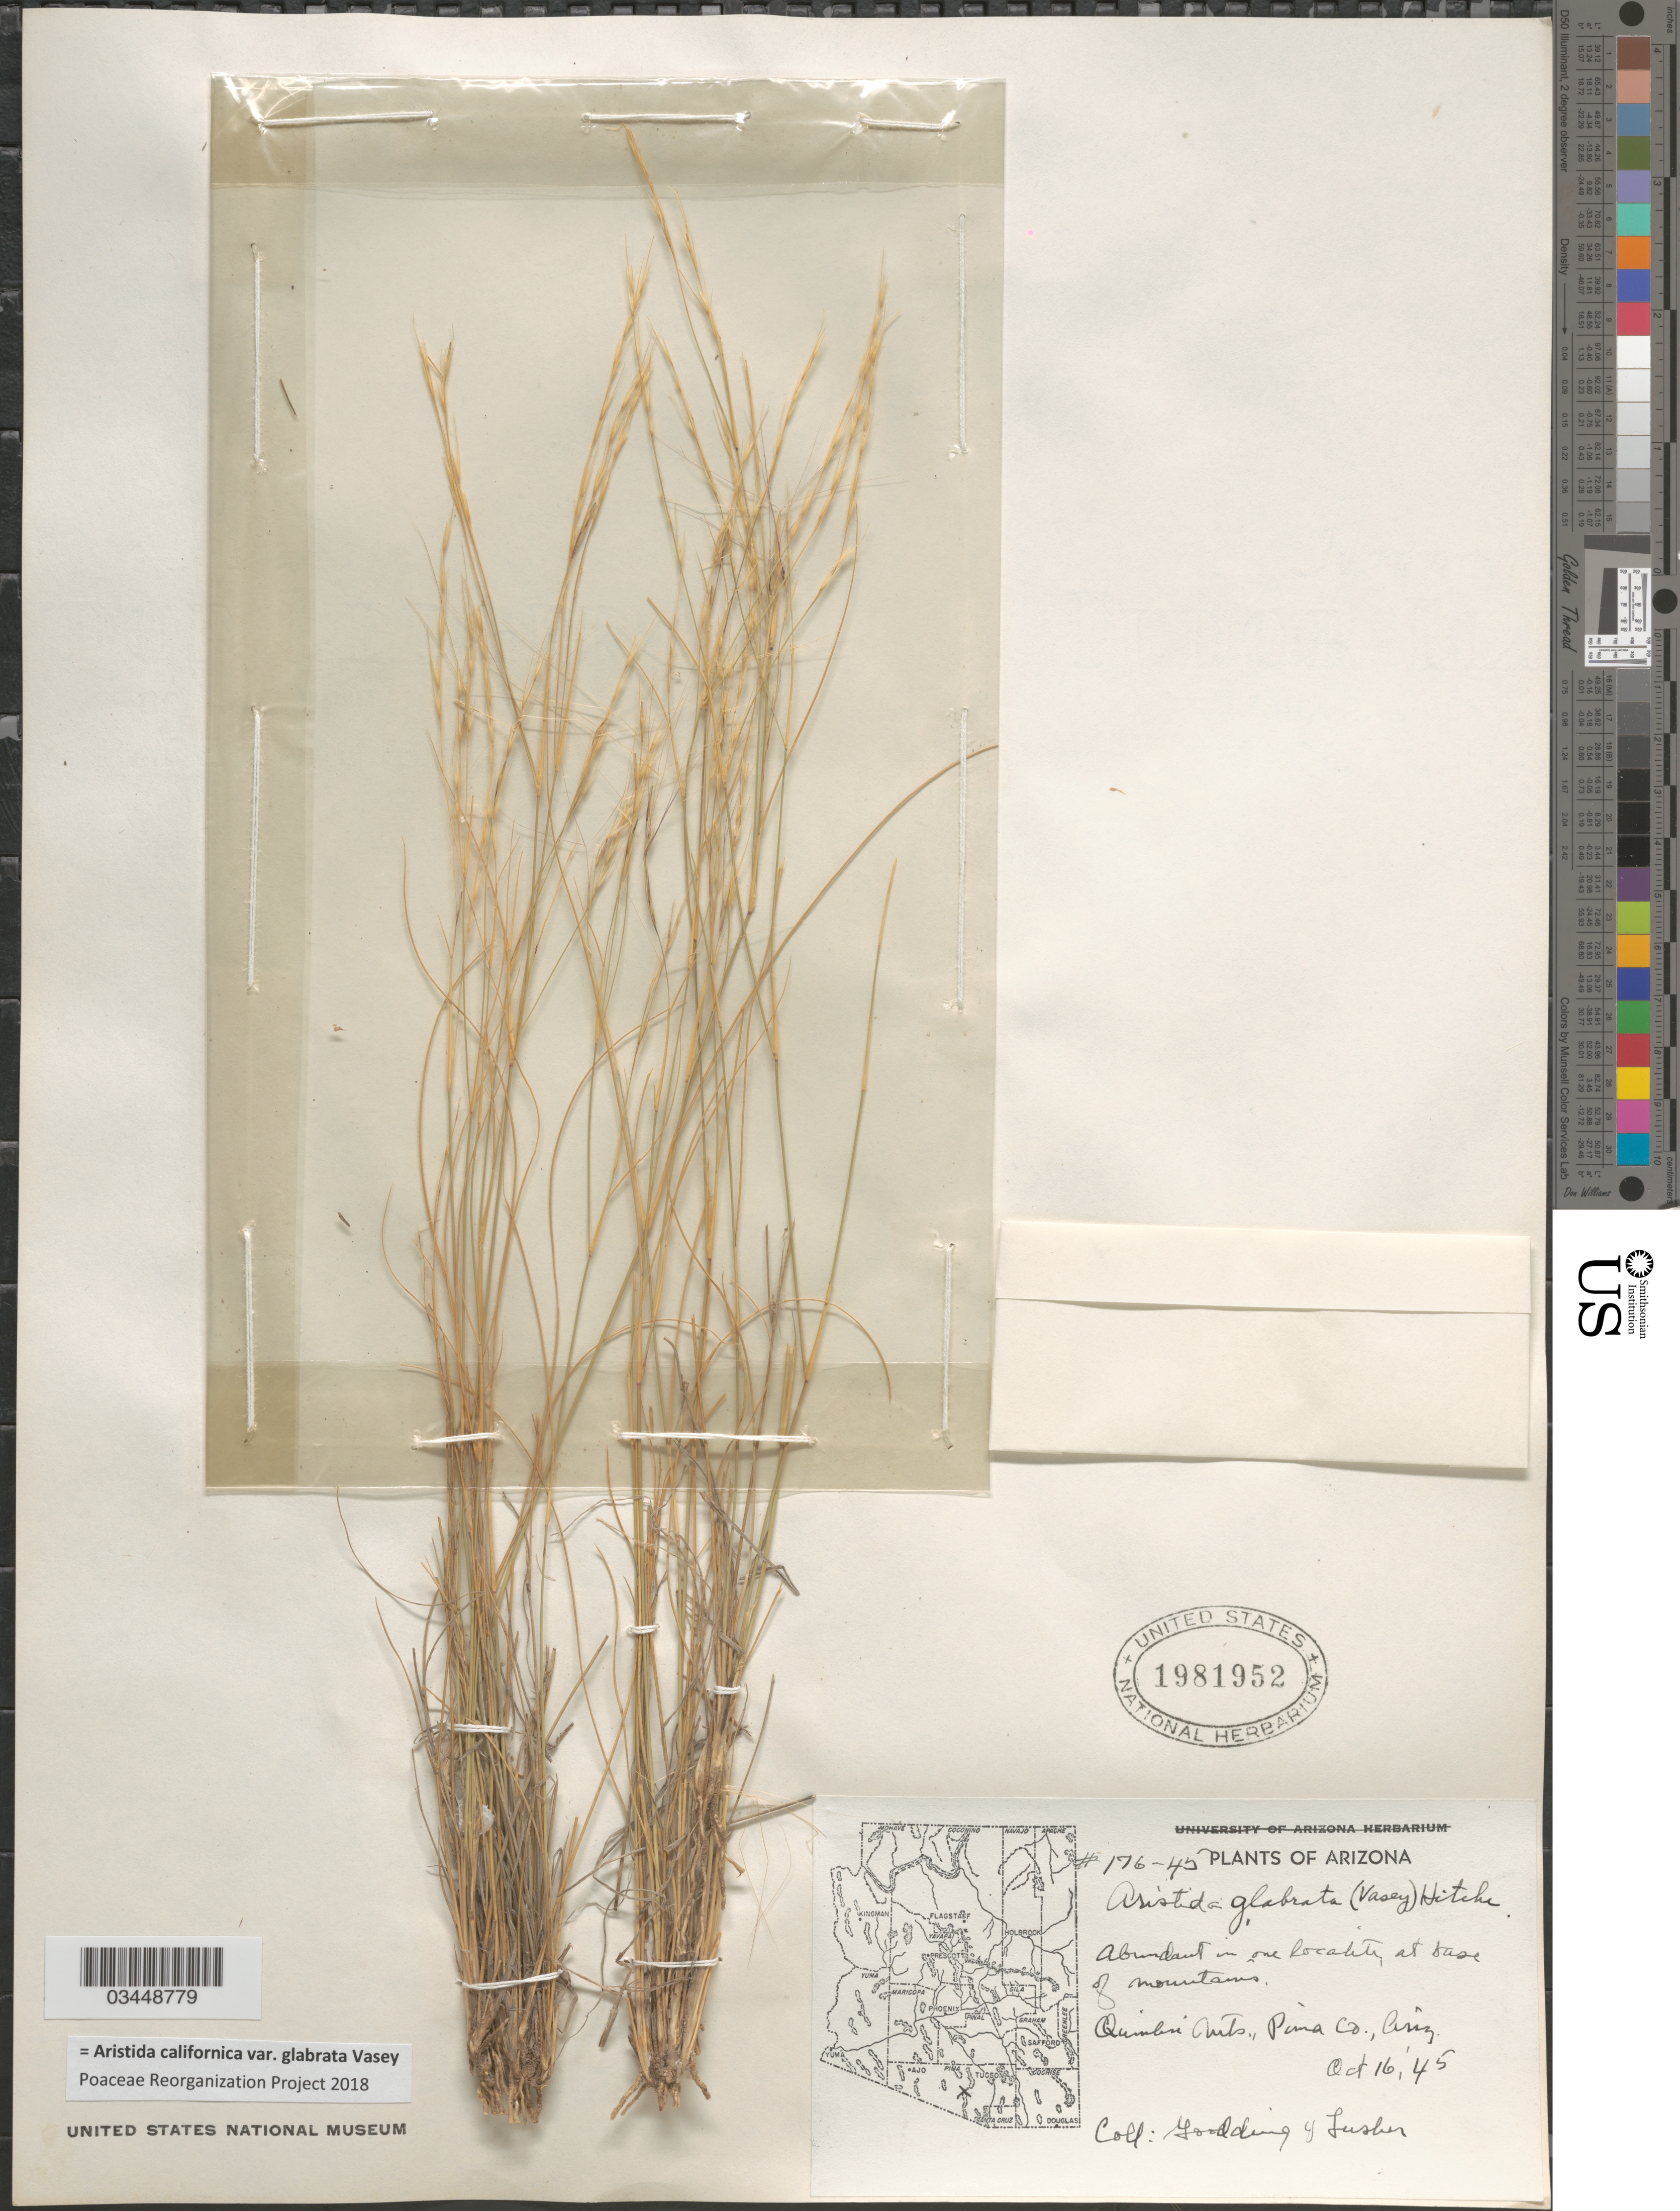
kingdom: Plantae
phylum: Tracheophyta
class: Liliopsida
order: Poales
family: Poaceae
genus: Aristida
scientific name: Aristida californica var. glabrata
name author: Vasey in Brandegee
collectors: Goodding & Lusher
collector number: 176-45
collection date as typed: Transcribed d/m/y: 16/10/45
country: United States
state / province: Arizona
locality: Abundant in one locality at base of mountains. Quimby Mts., Pima Co.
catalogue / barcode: US 1981952